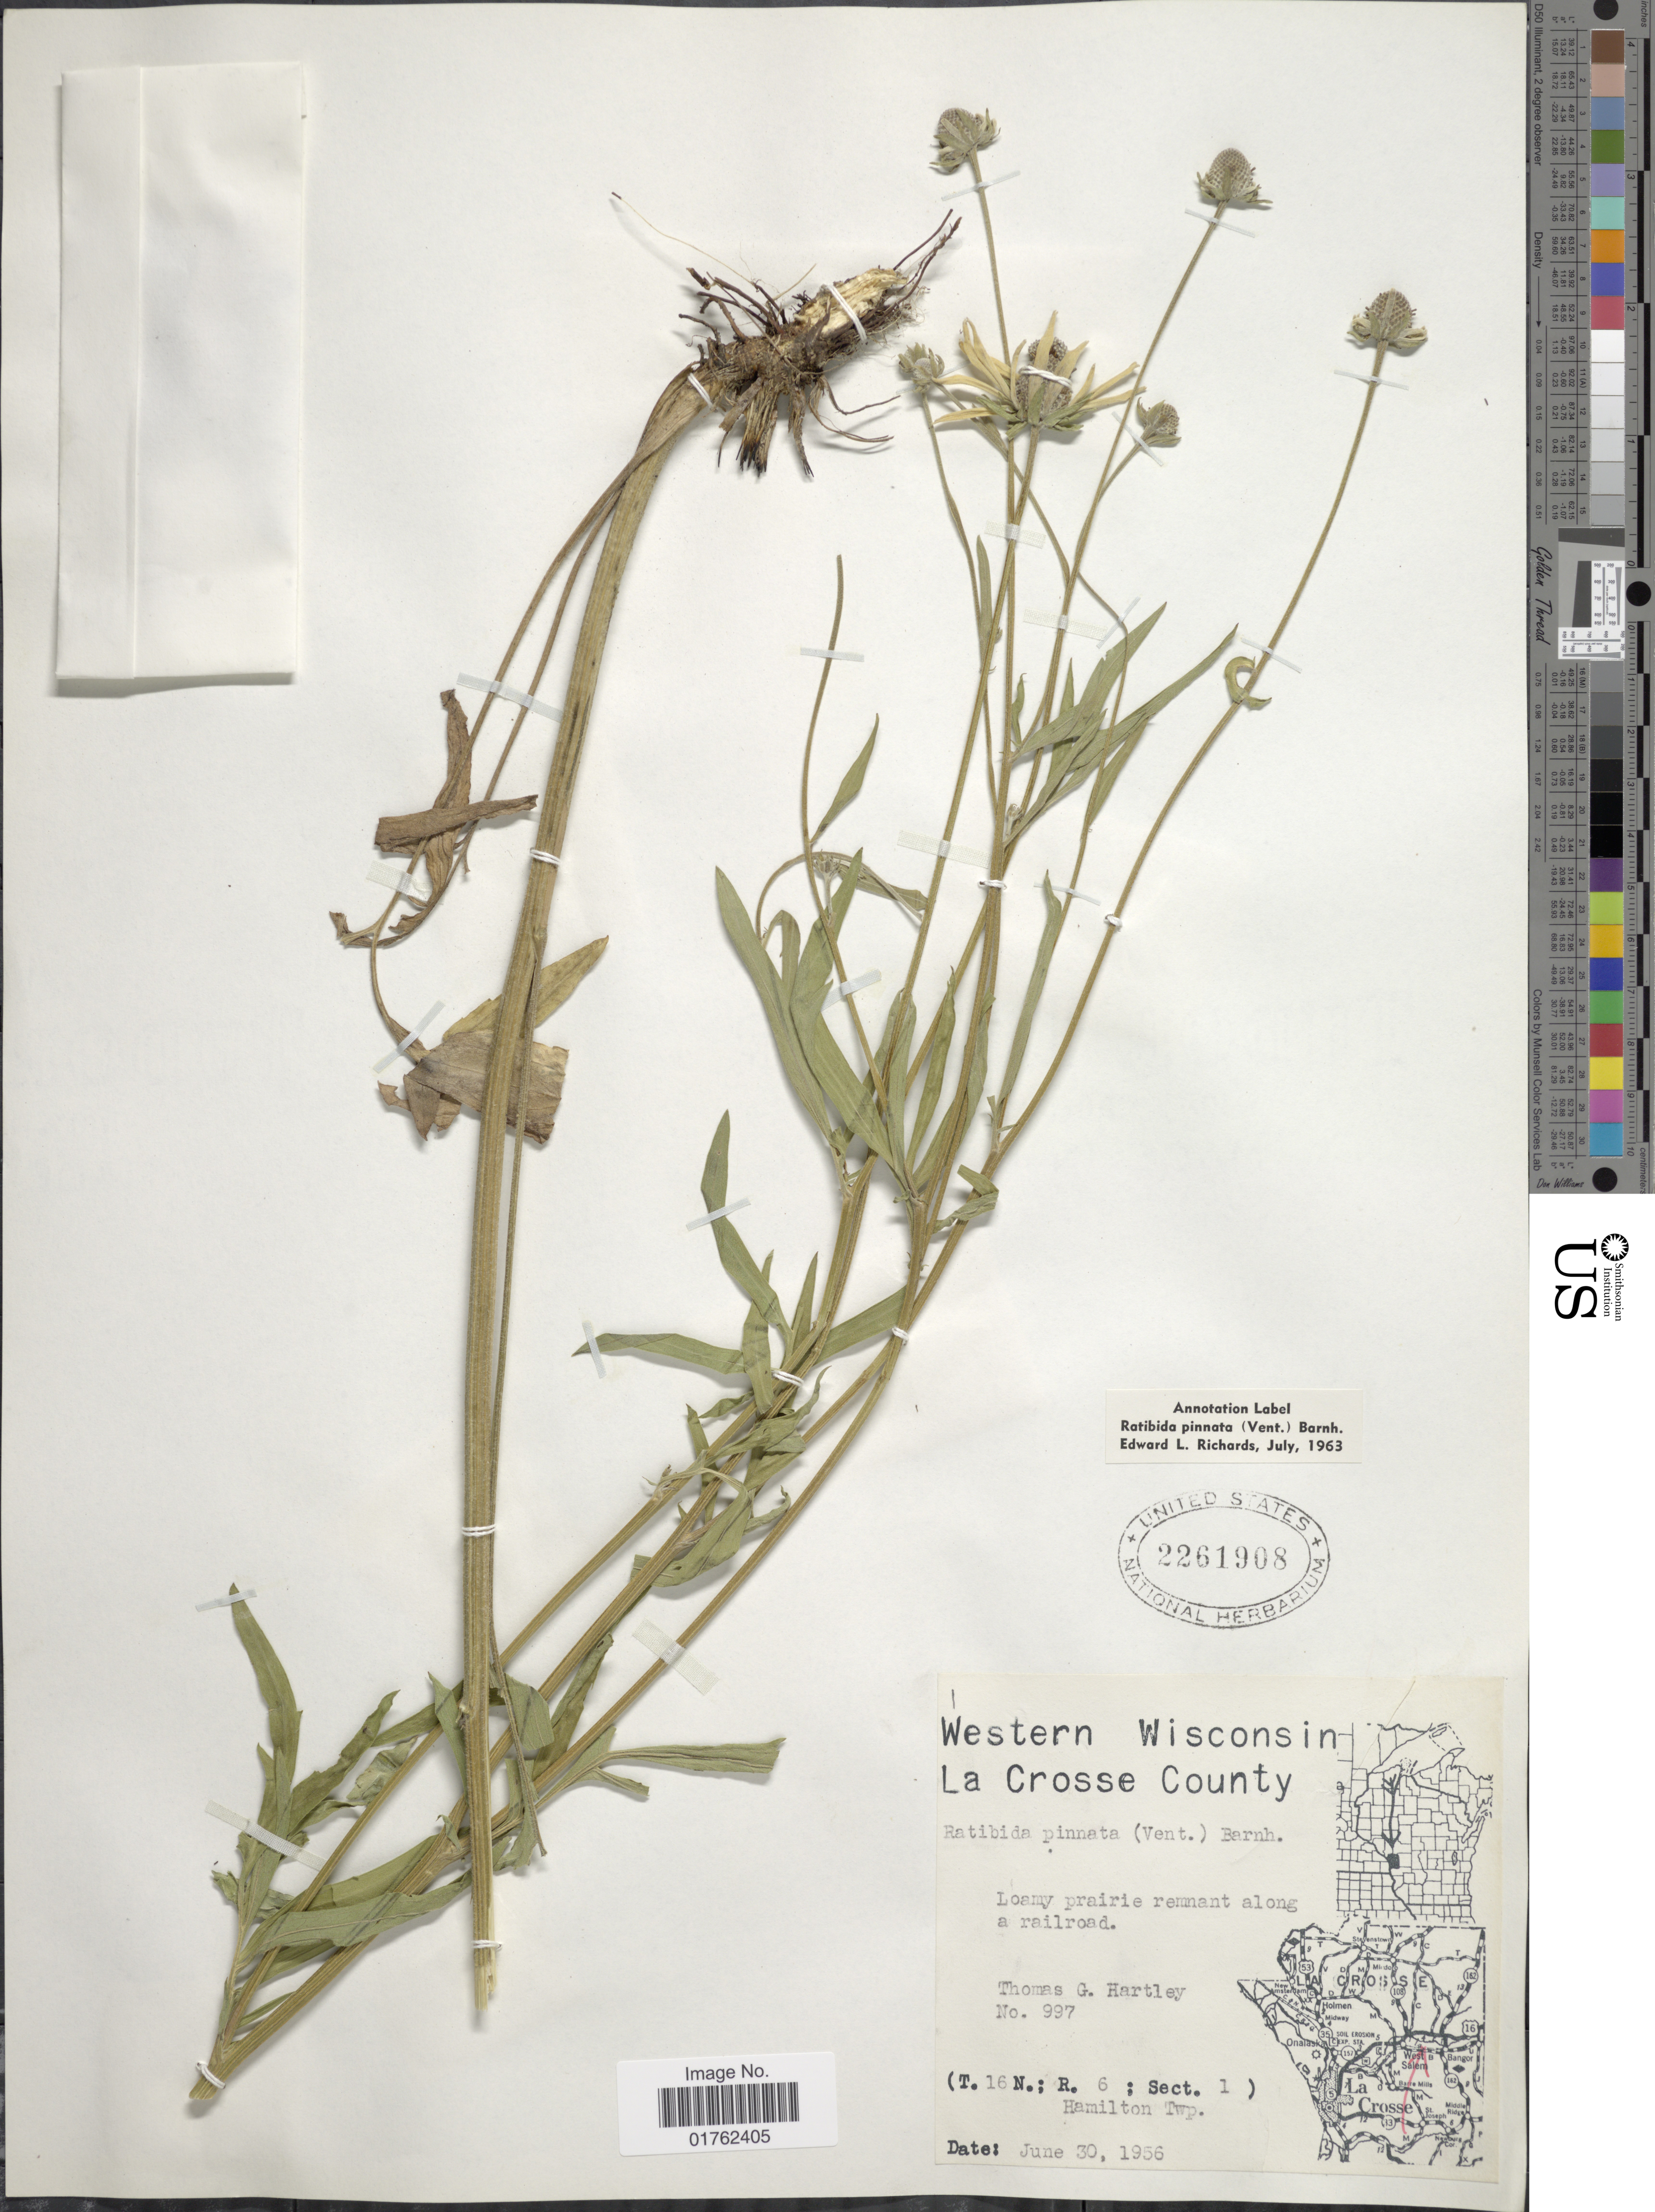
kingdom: Plantae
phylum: Tracheophyta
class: Magnoliopsida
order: Asterales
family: Asteraceae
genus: Ratibida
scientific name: Ratibida pinnata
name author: (Vent.) Barnhart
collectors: T. G. Hartley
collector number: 997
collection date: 1956-06-30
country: United States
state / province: Wisconsin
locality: Western Wisconsin. la Crosse County. (T. 16 N; R. 6 ; Sect. 1) Hamilton Twp.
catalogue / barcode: US 2261908